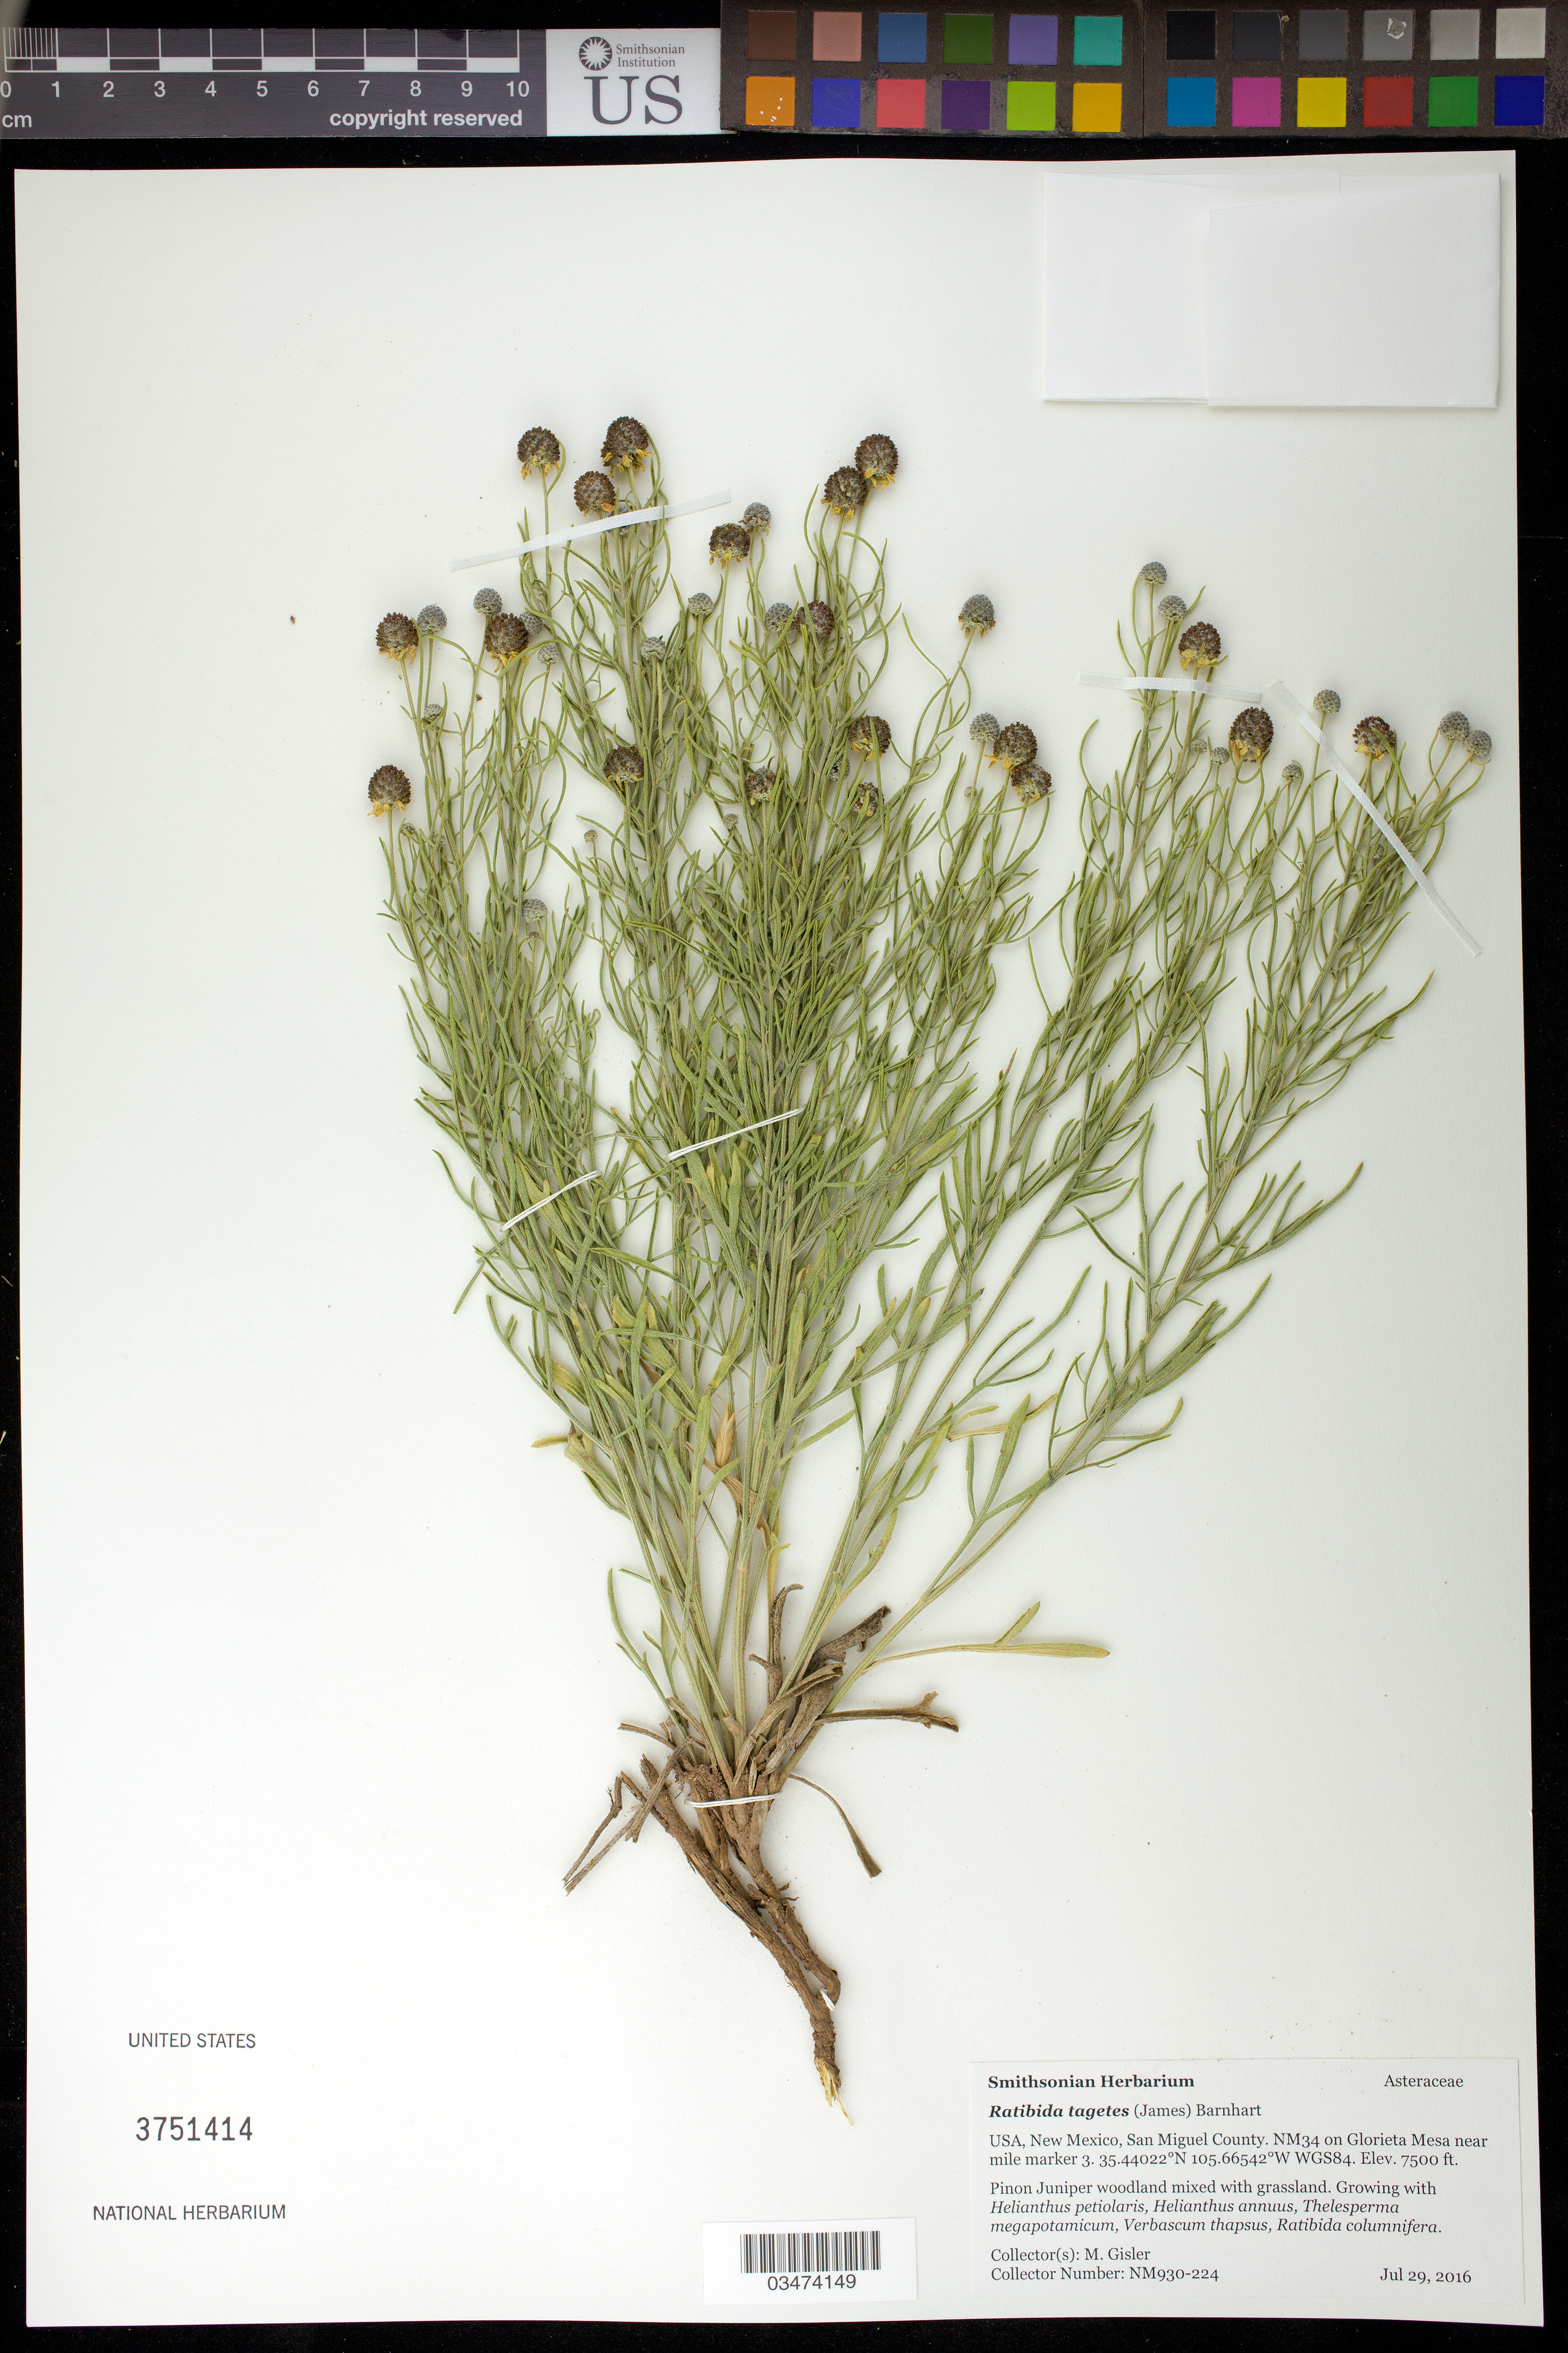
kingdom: Plantae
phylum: Tracheophyta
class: Magnoliopsida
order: Asterales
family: Asteraceae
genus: Ratibida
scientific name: Ratibida tagetes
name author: (James) Barnhart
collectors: M. Gisler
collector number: NM930-224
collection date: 2016-07-29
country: United States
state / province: New Mexico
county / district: San Miguel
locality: Glorieta Mesa near mile marker 3.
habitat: Pinon Juniper woodland mixed with grassland.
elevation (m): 2286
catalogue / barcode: US 3751414